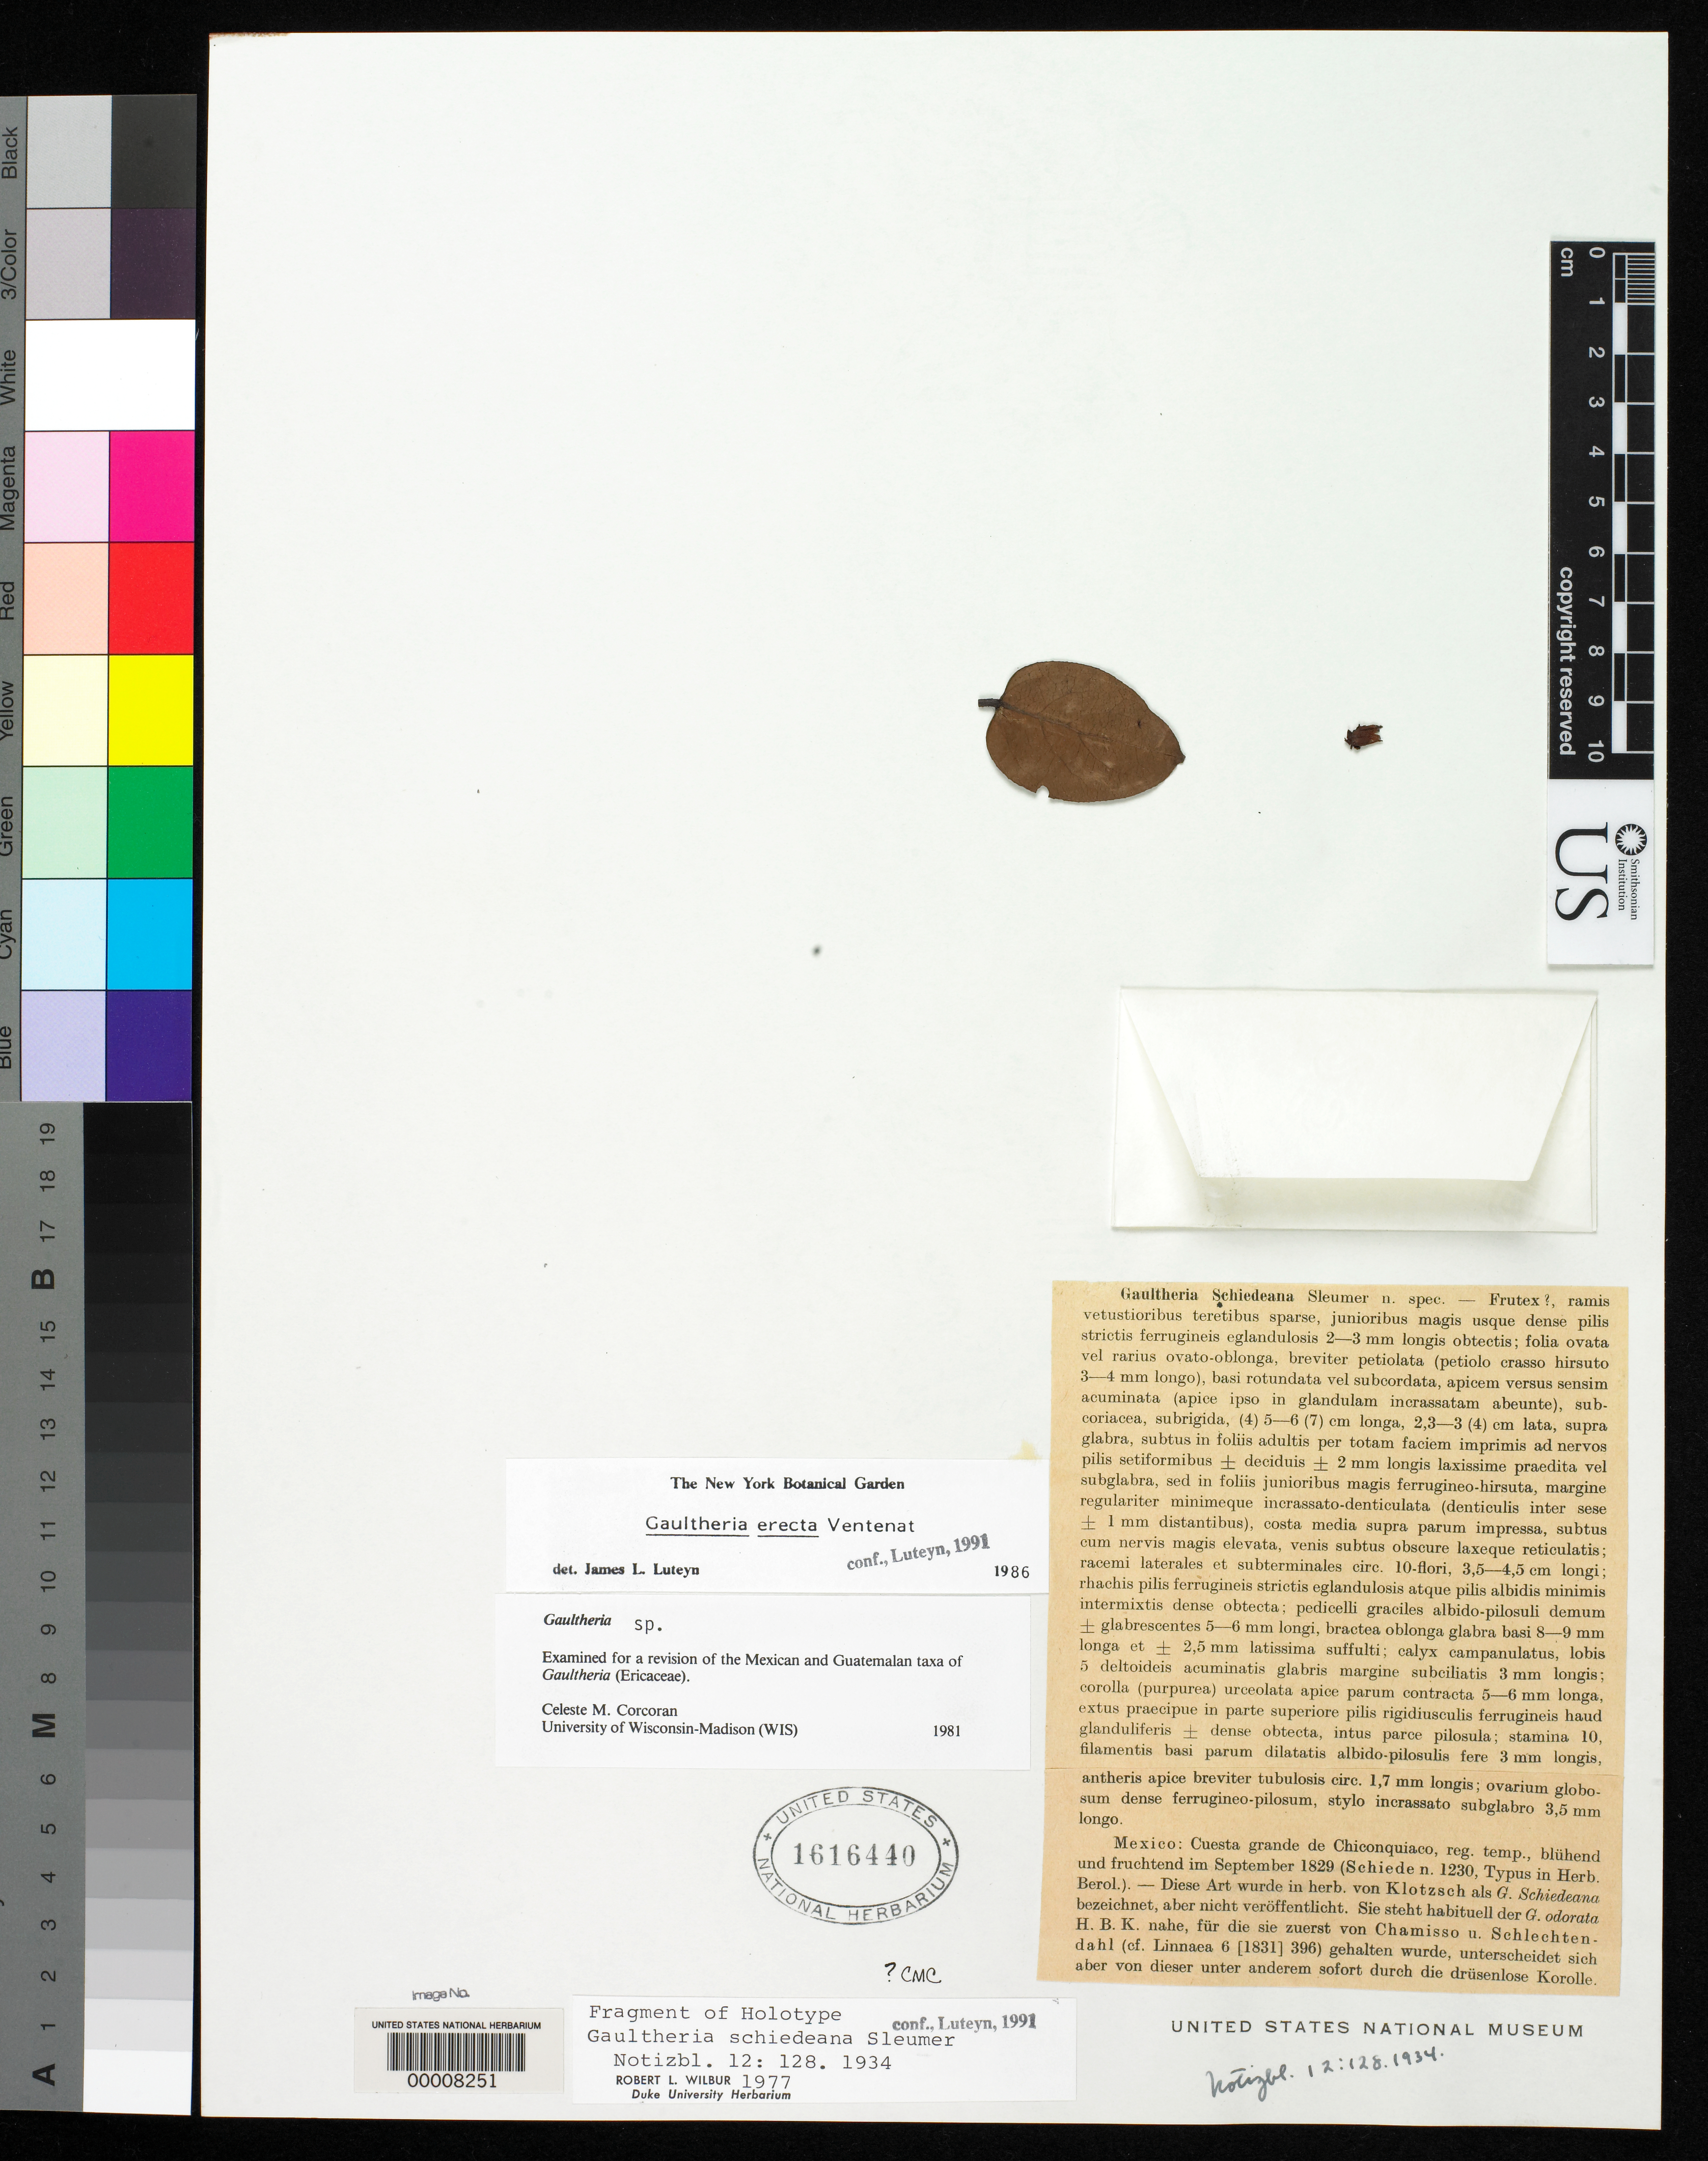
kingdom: Plantae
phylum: Tracheophyta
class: Magnoliopsida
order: Ericales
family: Ericaceae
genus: Gaultheria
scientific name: Gaultheria schiedeana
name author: Sleumer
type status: Type Fragment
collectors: C. J. W. Schiede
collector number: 1230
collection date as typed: Sep 1892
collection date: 1892-09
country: Mexico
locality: Cuesta Grande de Chiconquiaco.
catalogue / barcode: US 1616440